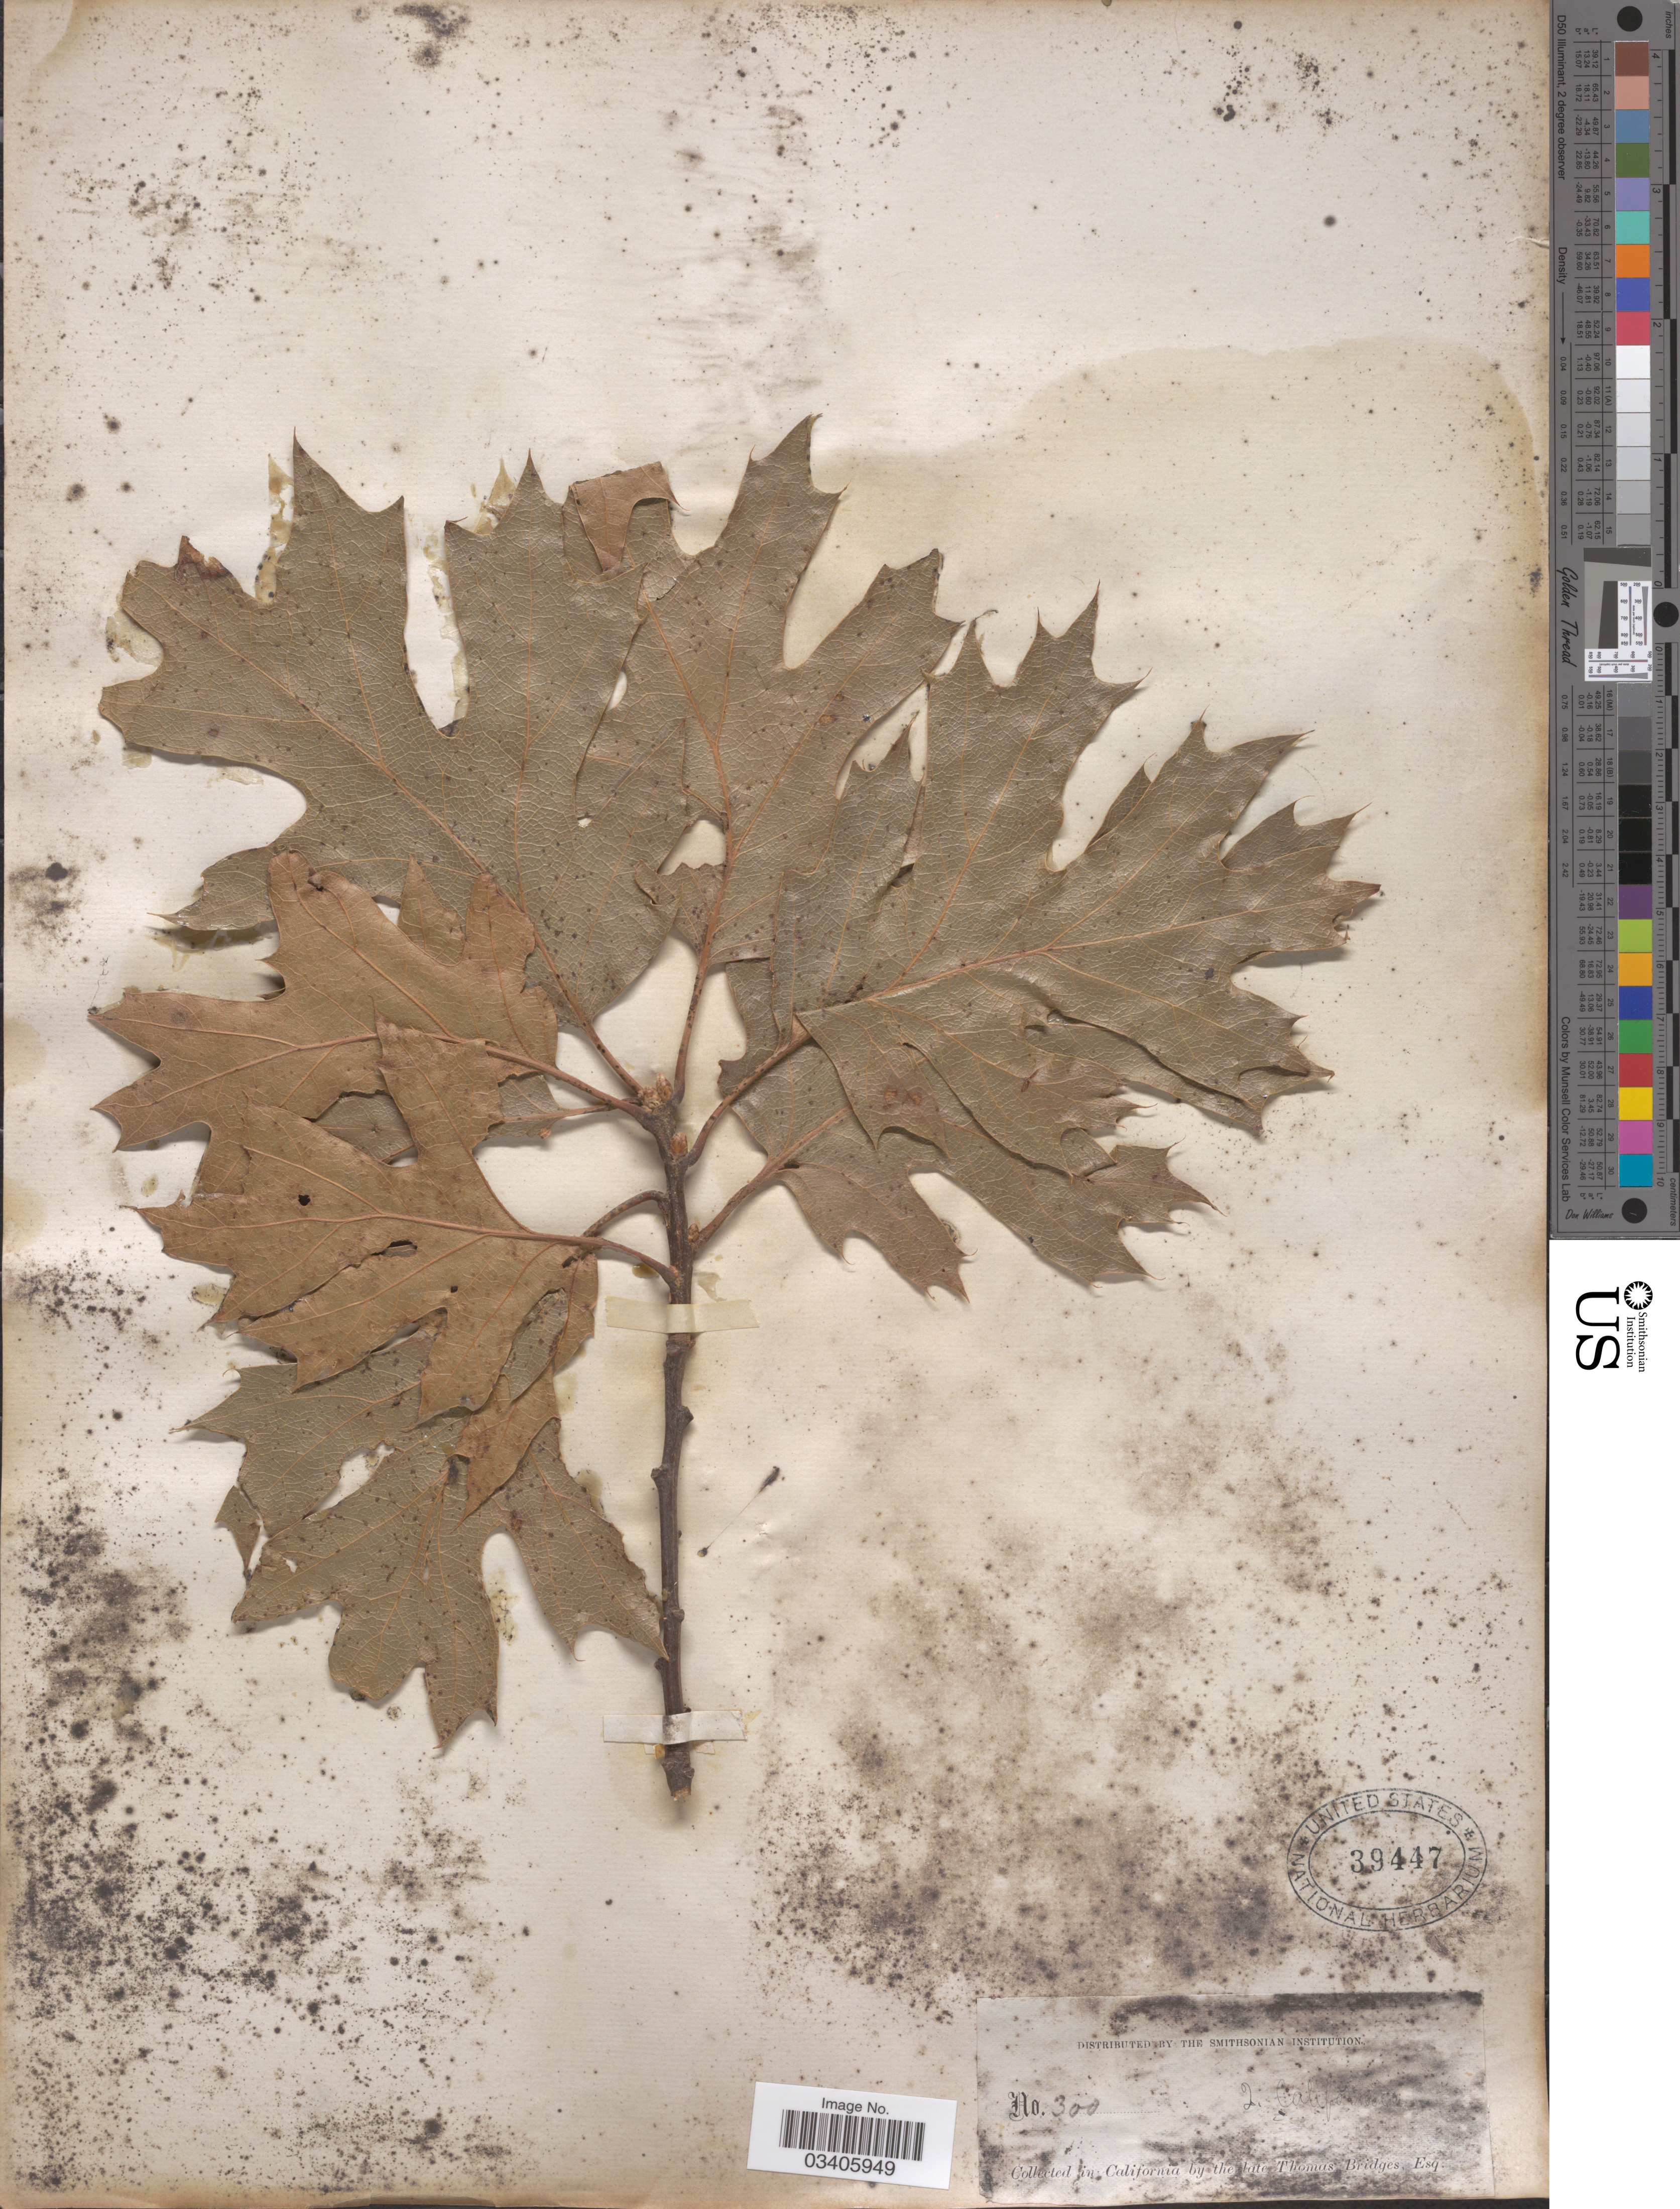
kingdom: Plantae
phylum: Tracheophyta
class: Magnoliopsida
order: Fagales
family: Fagaceae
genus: Quercus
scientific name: Quercus kelloggii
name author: Newb.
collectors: T. Bridges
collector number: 300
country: United States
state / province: California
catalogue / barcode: US 39447